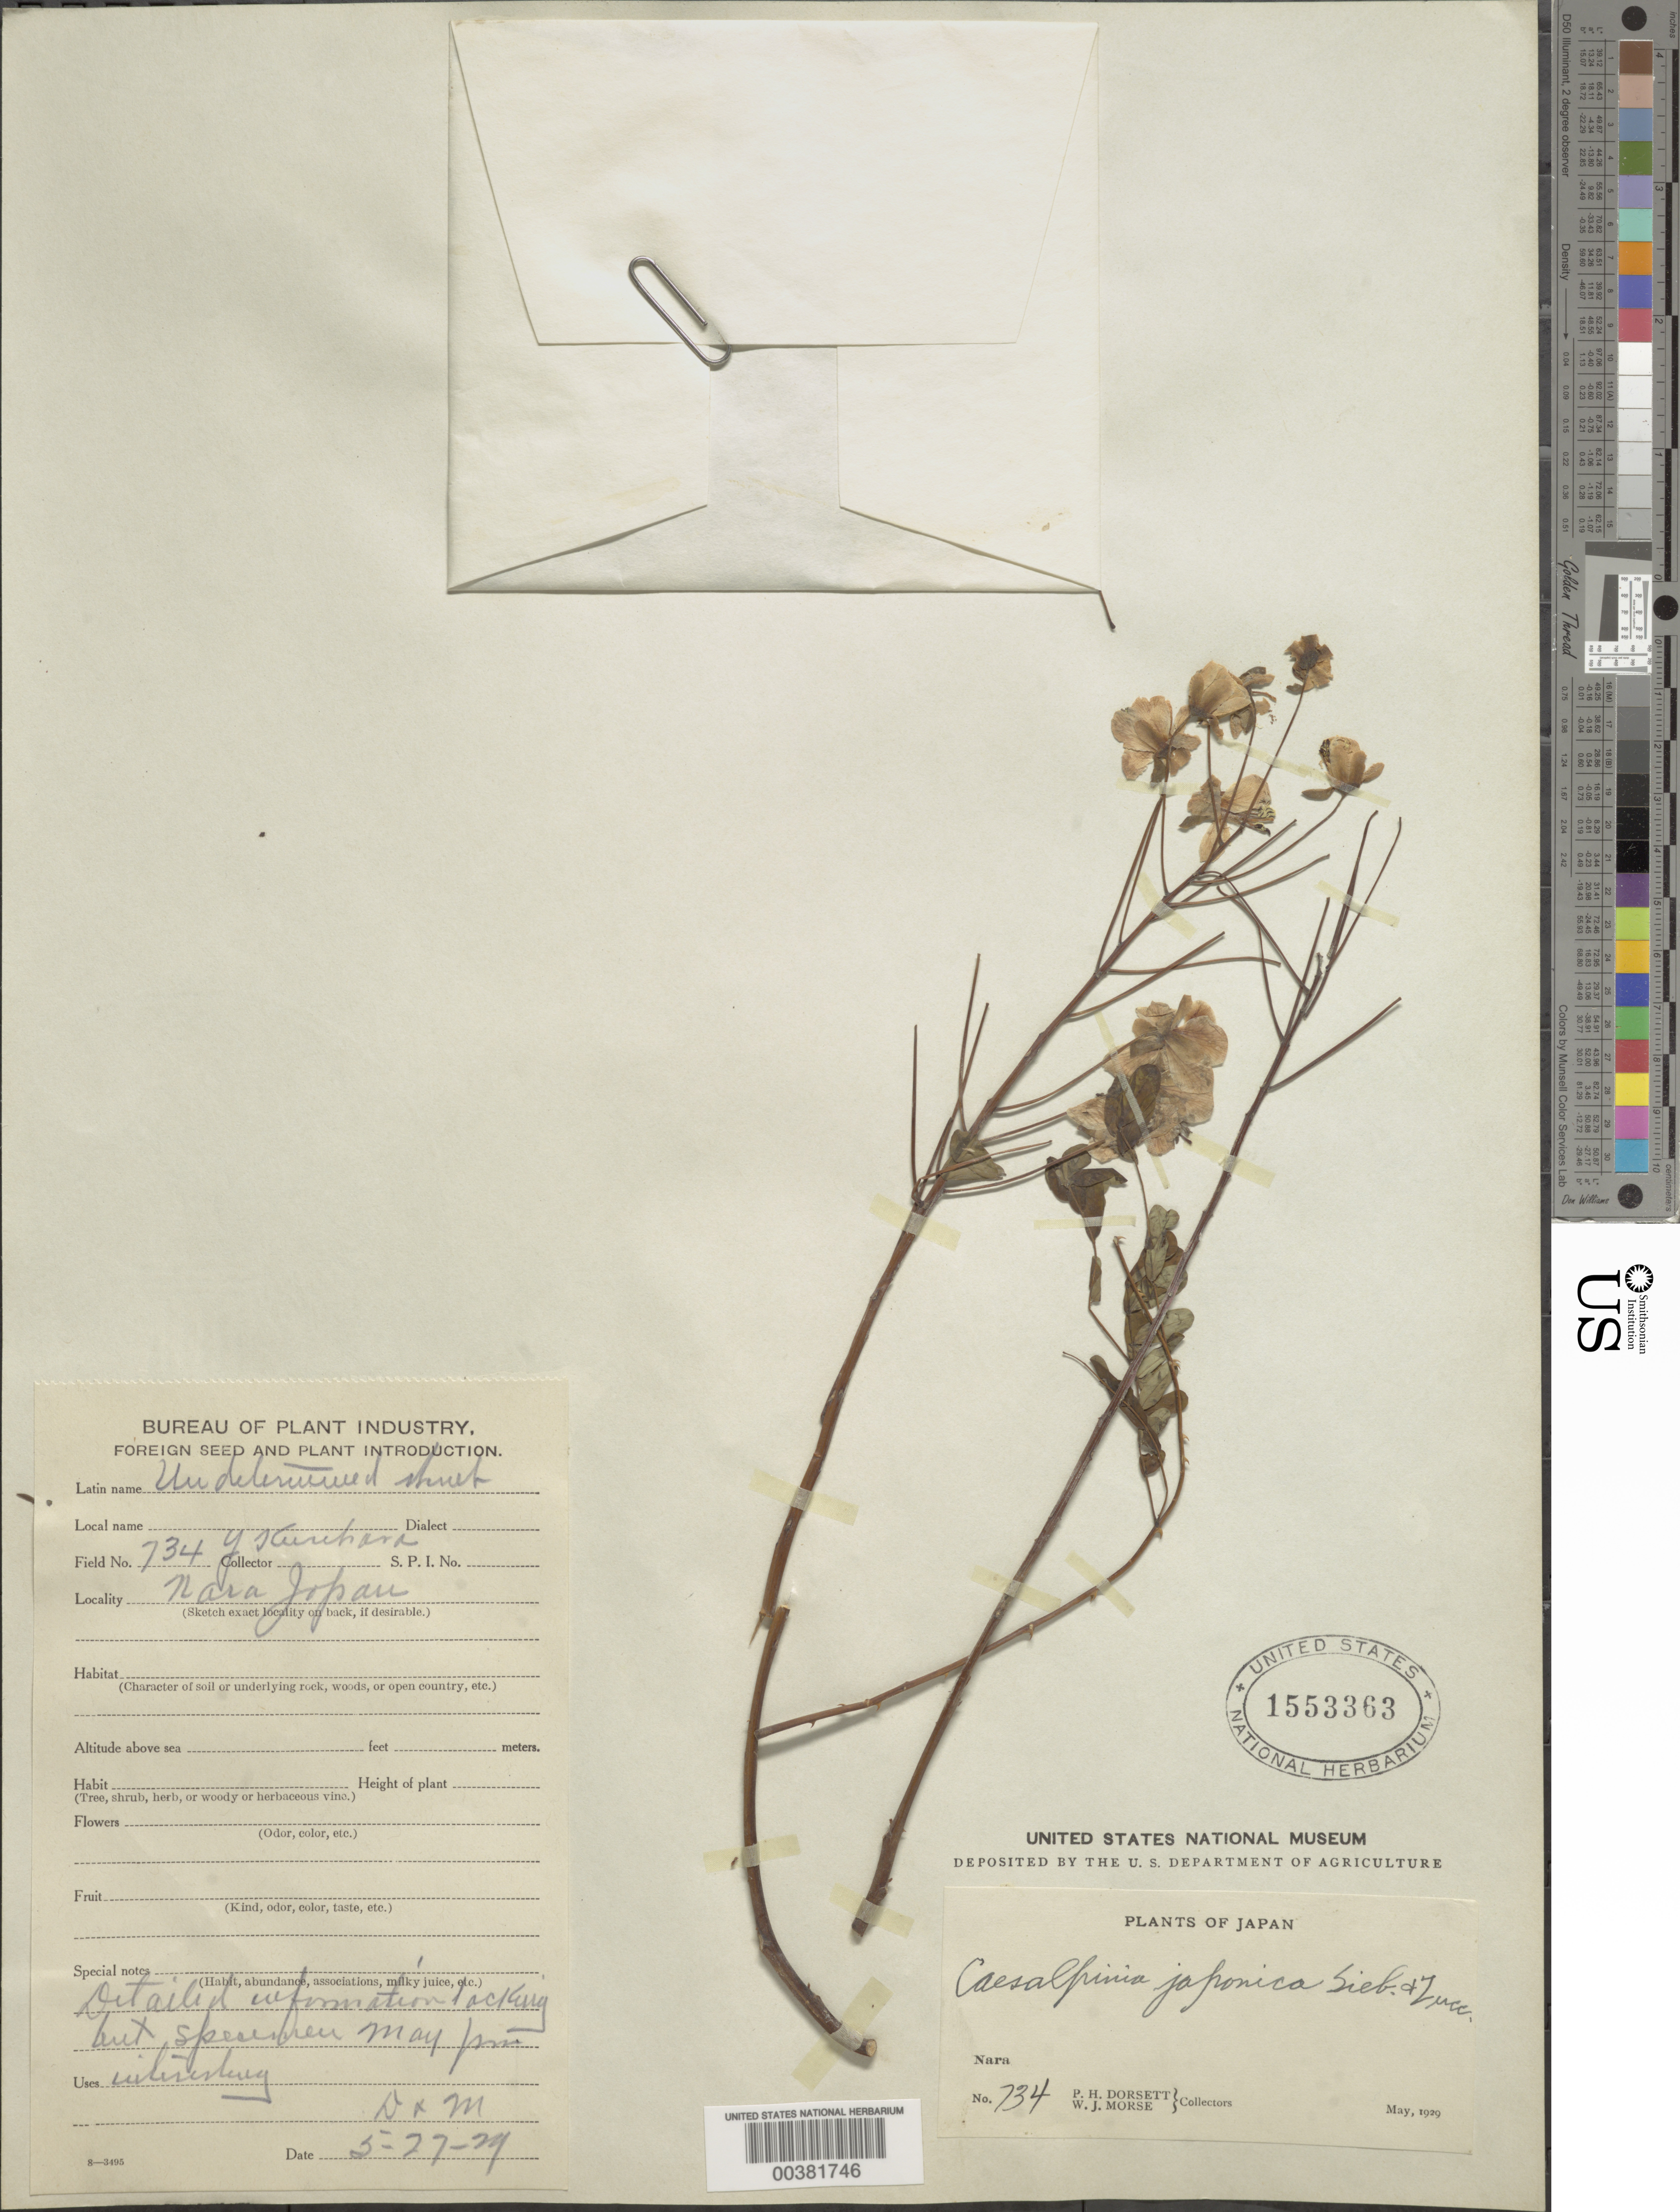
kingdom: Plantae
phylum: Tracheophyta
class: Magnoliopsida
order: Fabales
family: Fabaceae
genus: Biancaea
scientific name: Biancaea decapetala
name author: (Roth) O. Deg.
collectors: P. H. Dorsett & W. J. Morse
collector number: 734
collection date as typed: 27 May 1929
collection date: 1929-05-27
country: Japan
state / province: Nara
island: Honshu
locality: Nara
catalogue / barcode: US 1553363